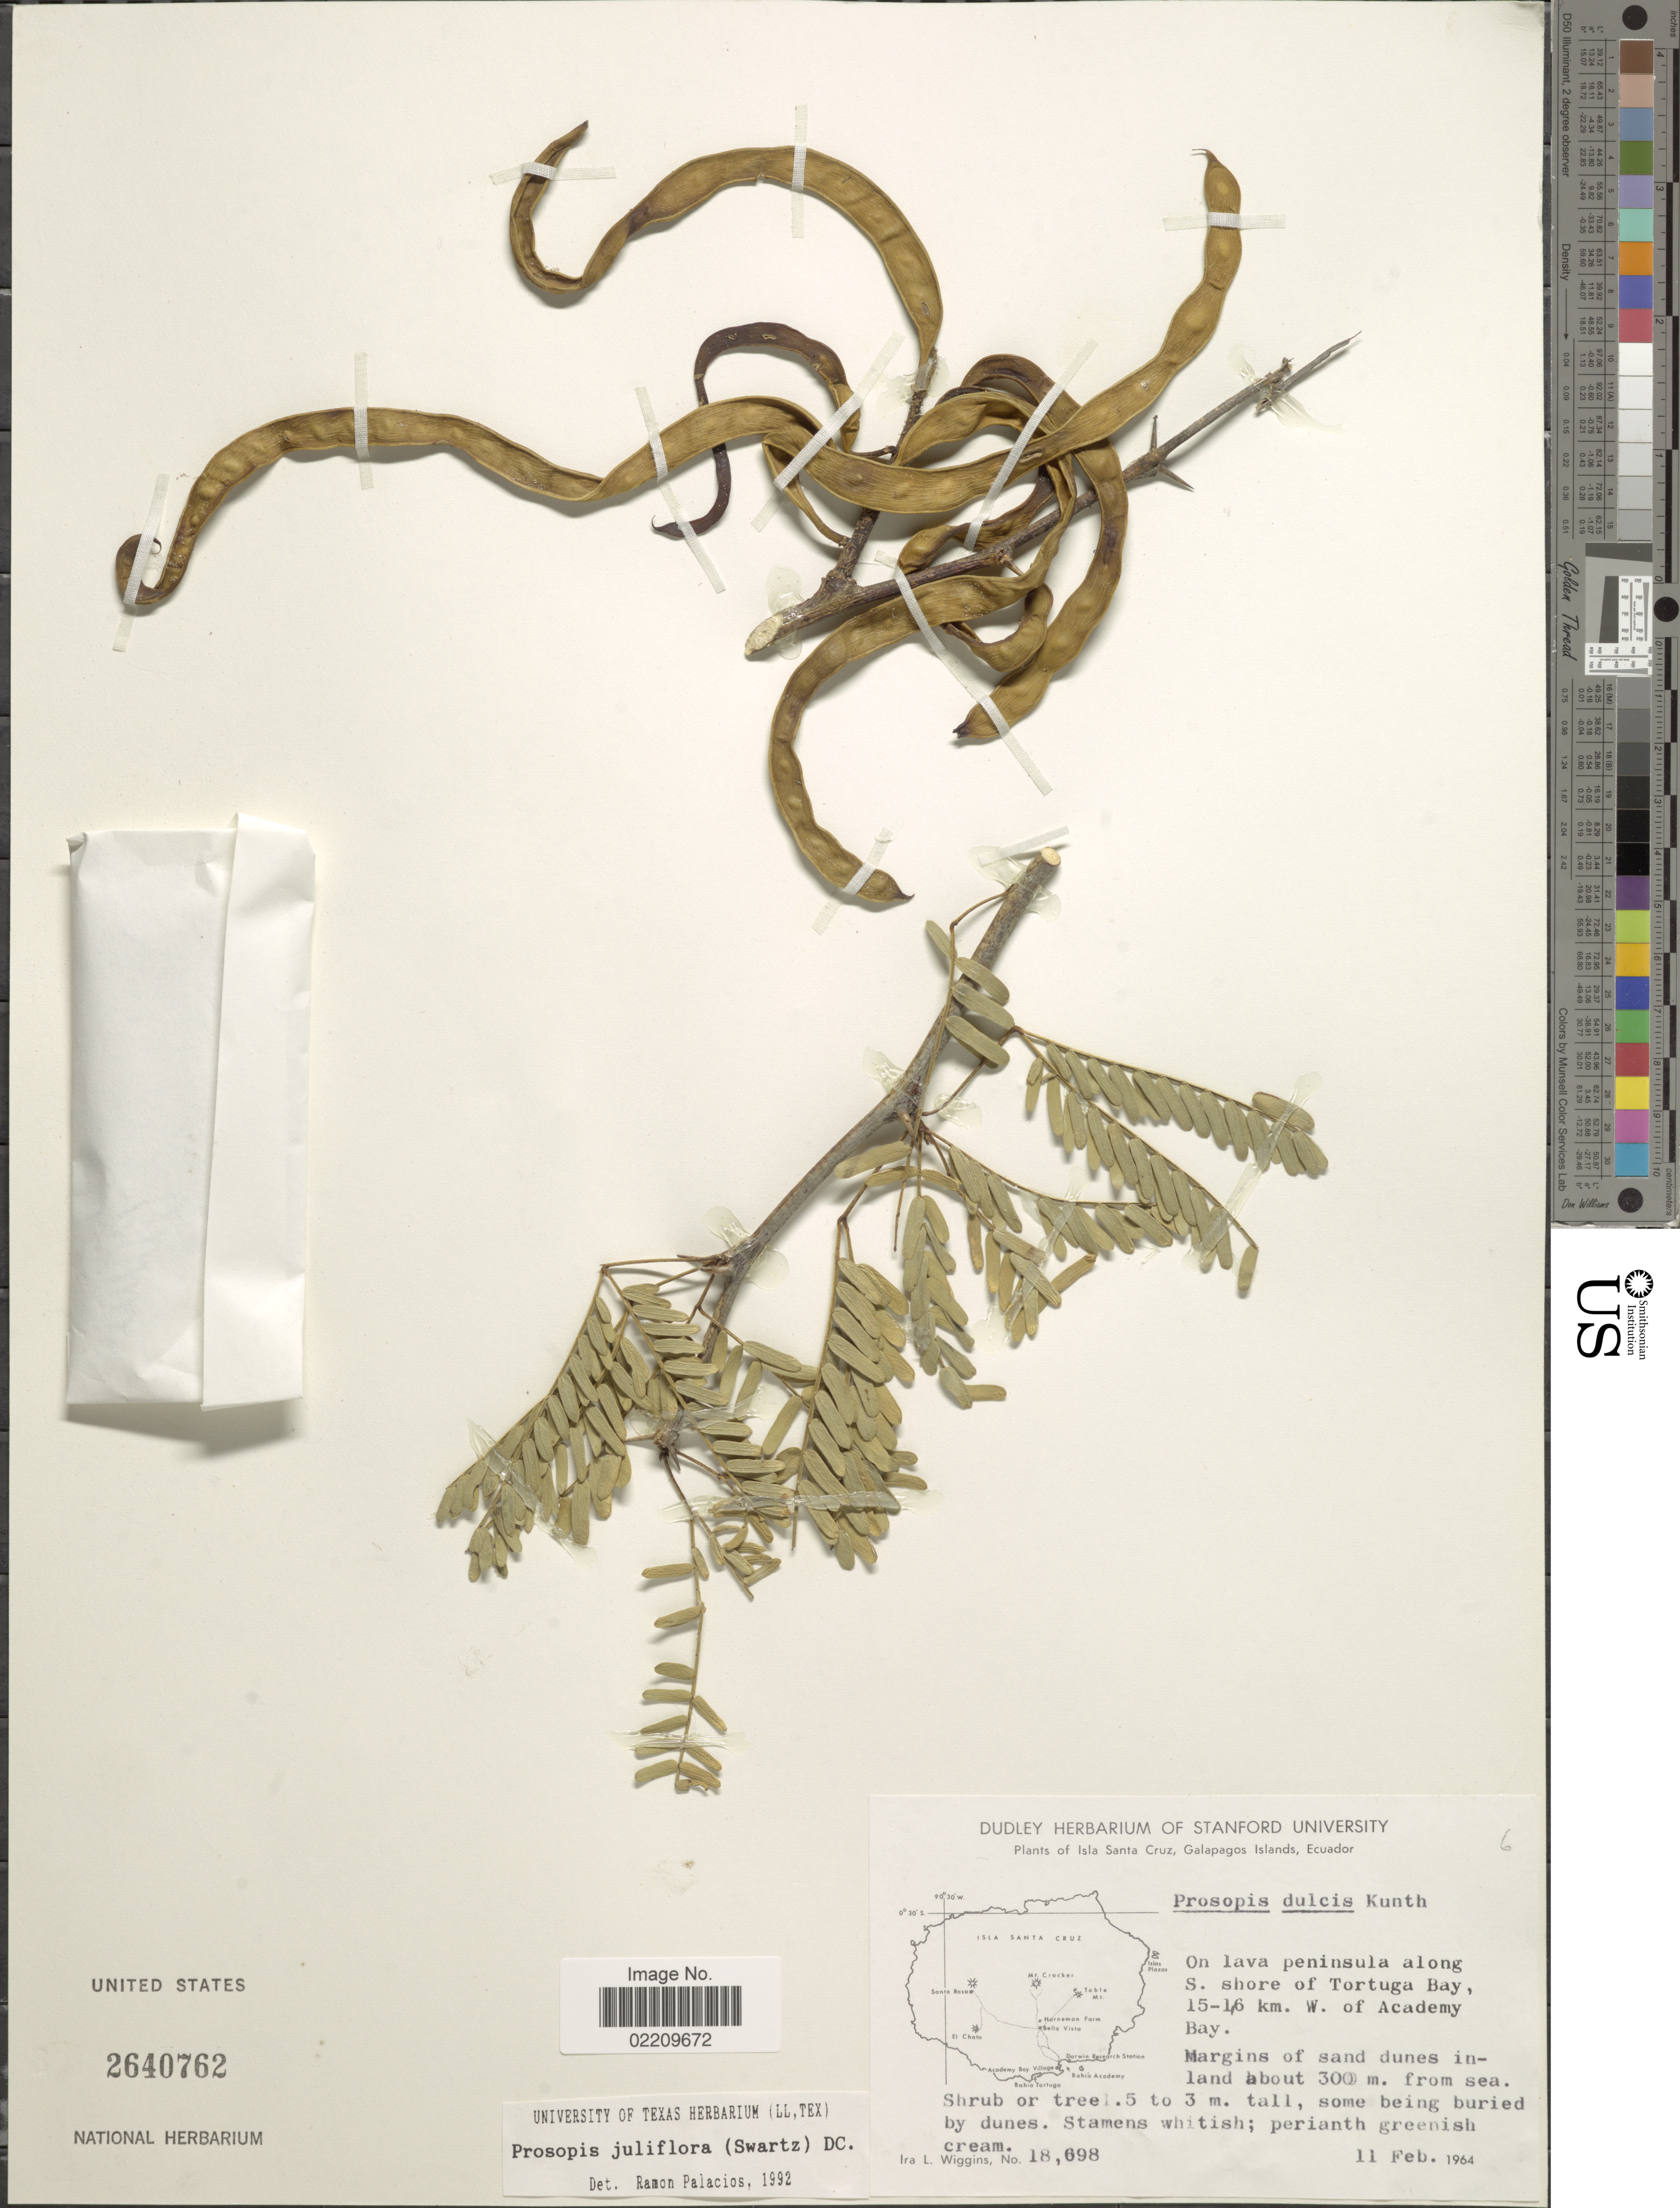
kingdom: Plantae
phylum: Tracheophyta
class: Magnoliopsida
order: Fabales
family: Fabaceae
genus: Neltuma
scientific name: Neltuma juliflora var. juliflora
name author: (Sw.) Raf.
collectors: I. L. Wiggins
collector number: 18698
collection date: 1964-02-11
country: Ecuador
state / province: Colón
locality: Isla Santa Cruz, Galapagos Islands, Ecuador. On lava peninsula along S. shore of Tortuga Bay, 15-16 km. W. of Academy Bay.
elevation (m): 300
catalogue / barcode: US 2640762